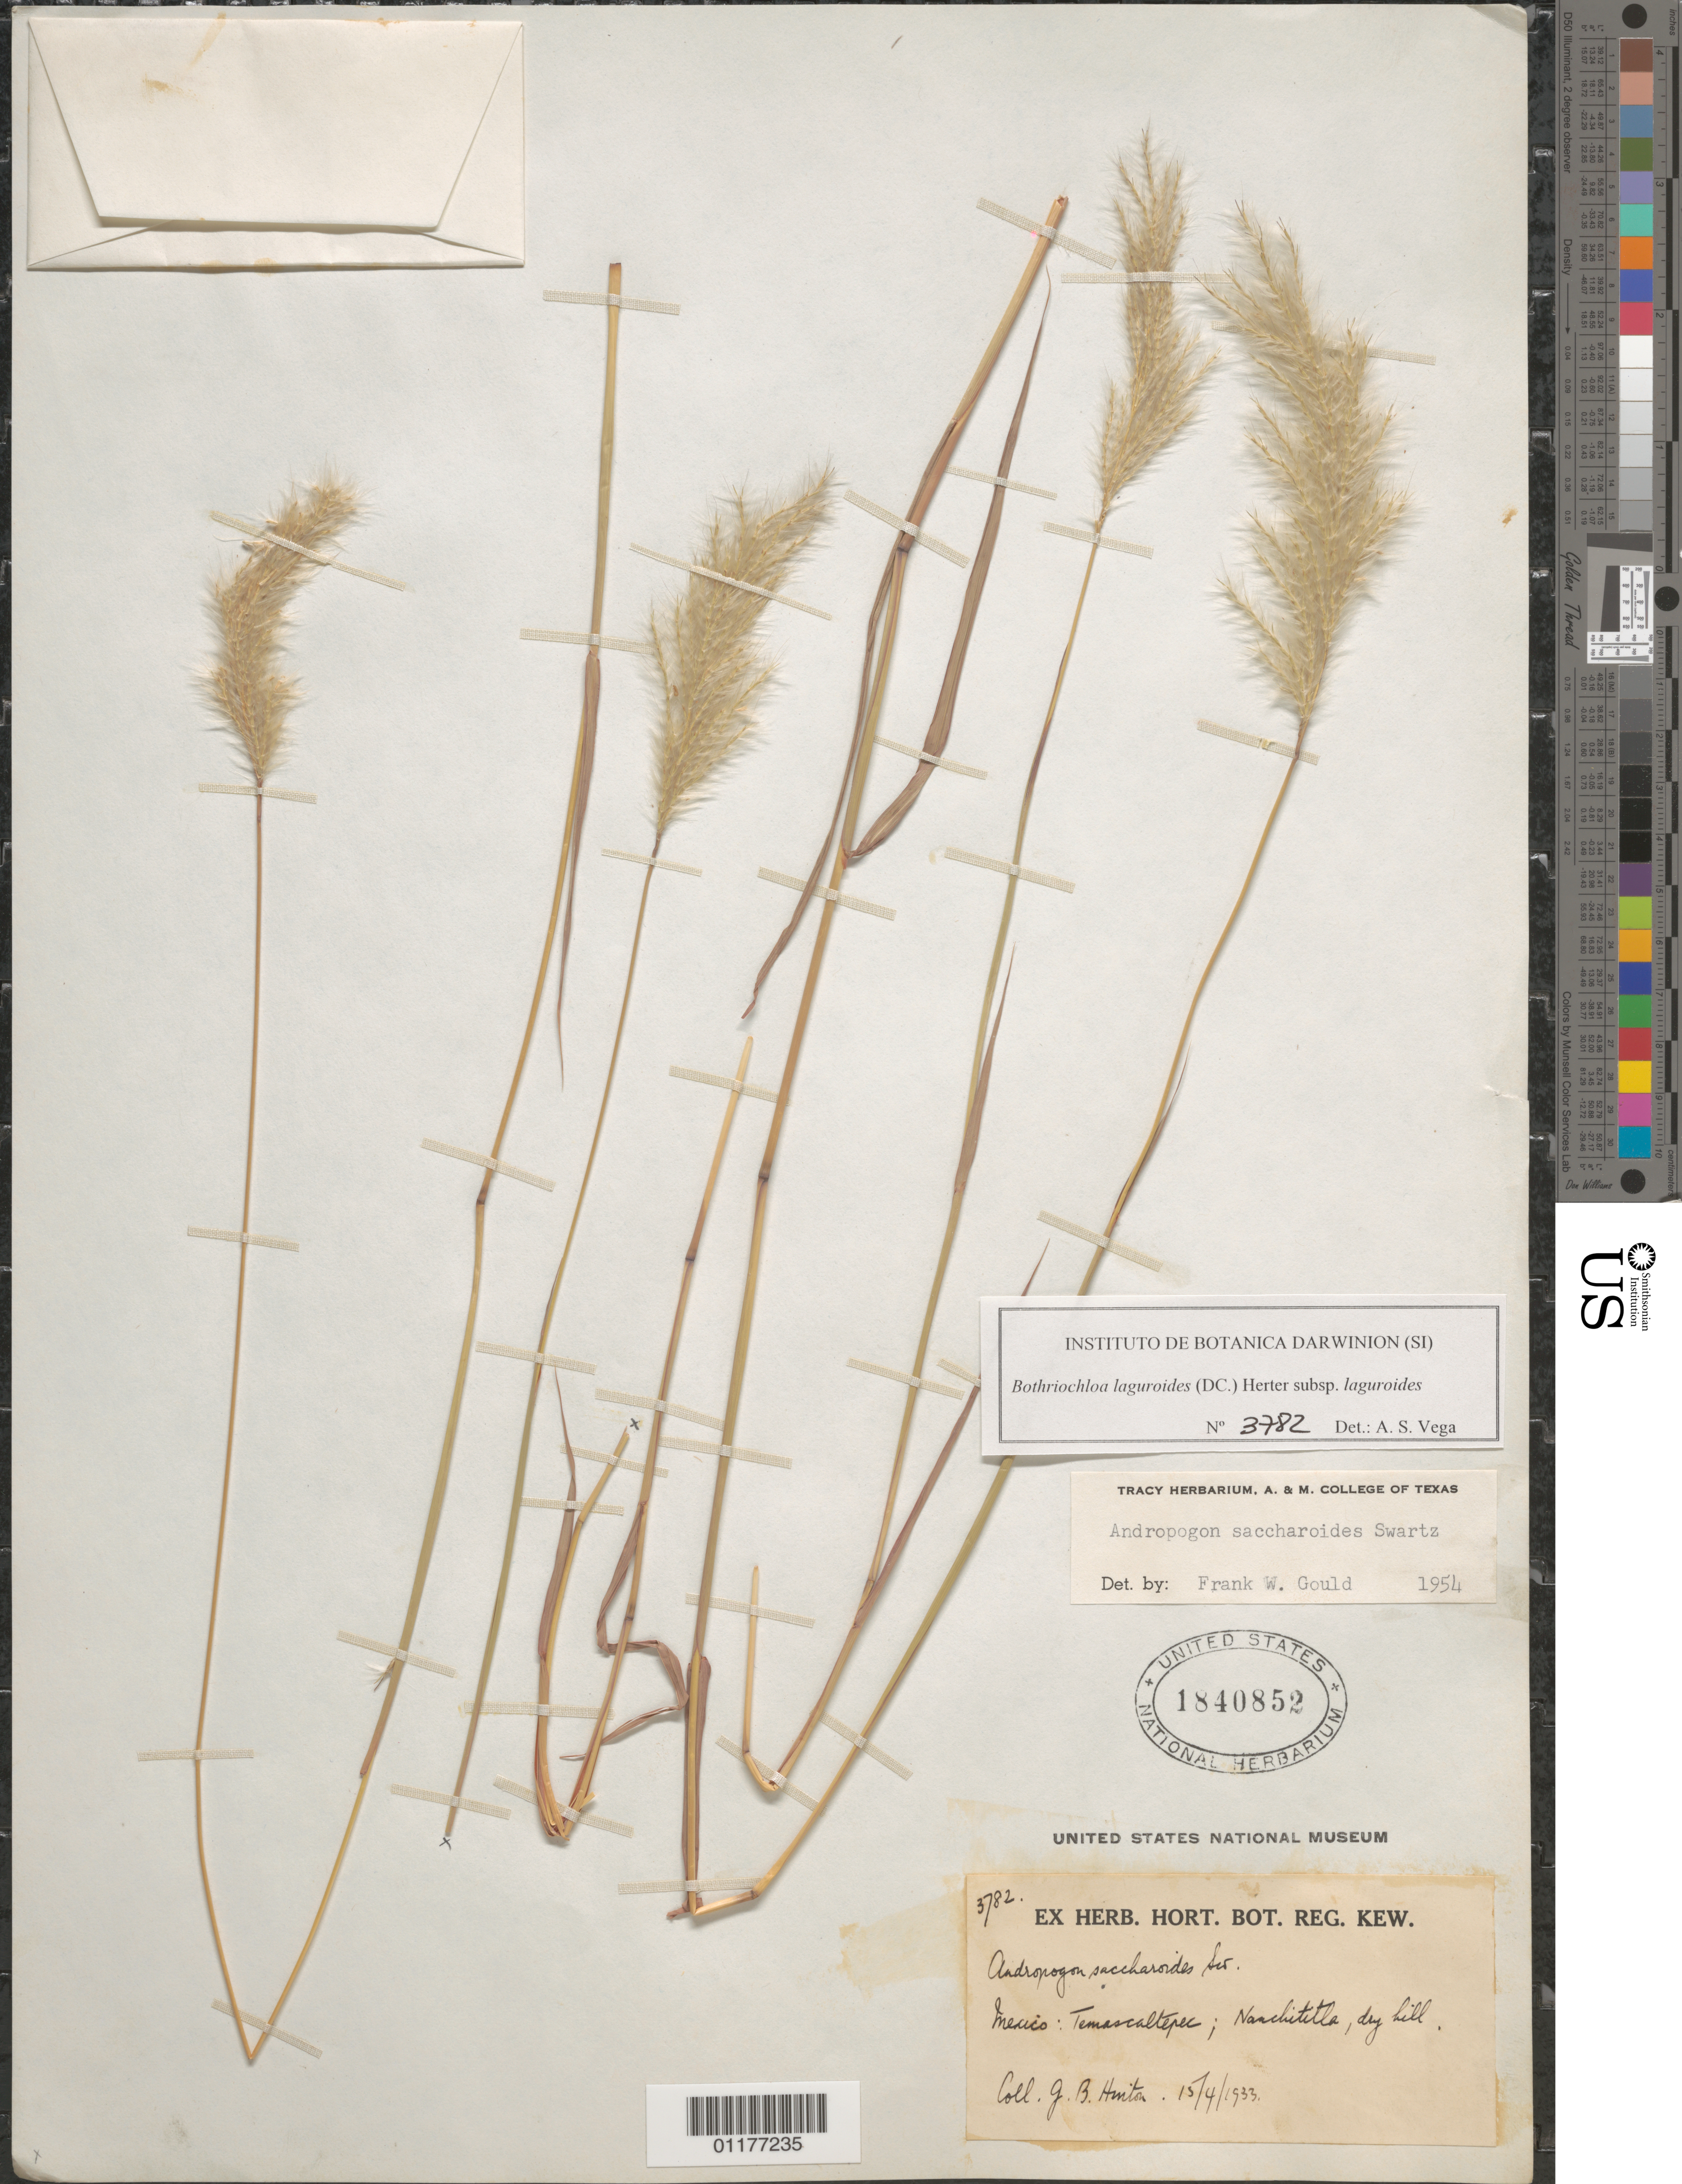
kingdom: Plantae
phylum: Tracheophyta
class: Liliopsida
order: Poales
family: Poaceae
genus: Bothriochloa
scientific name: Bothriochloa laguroides subsp. laguroides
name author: (DC.) Herter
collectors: G. B. Hinton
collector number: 3782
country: Mexico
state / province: México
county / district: Temascaltepec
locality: Nanchiltitla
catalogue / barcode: US 1840852